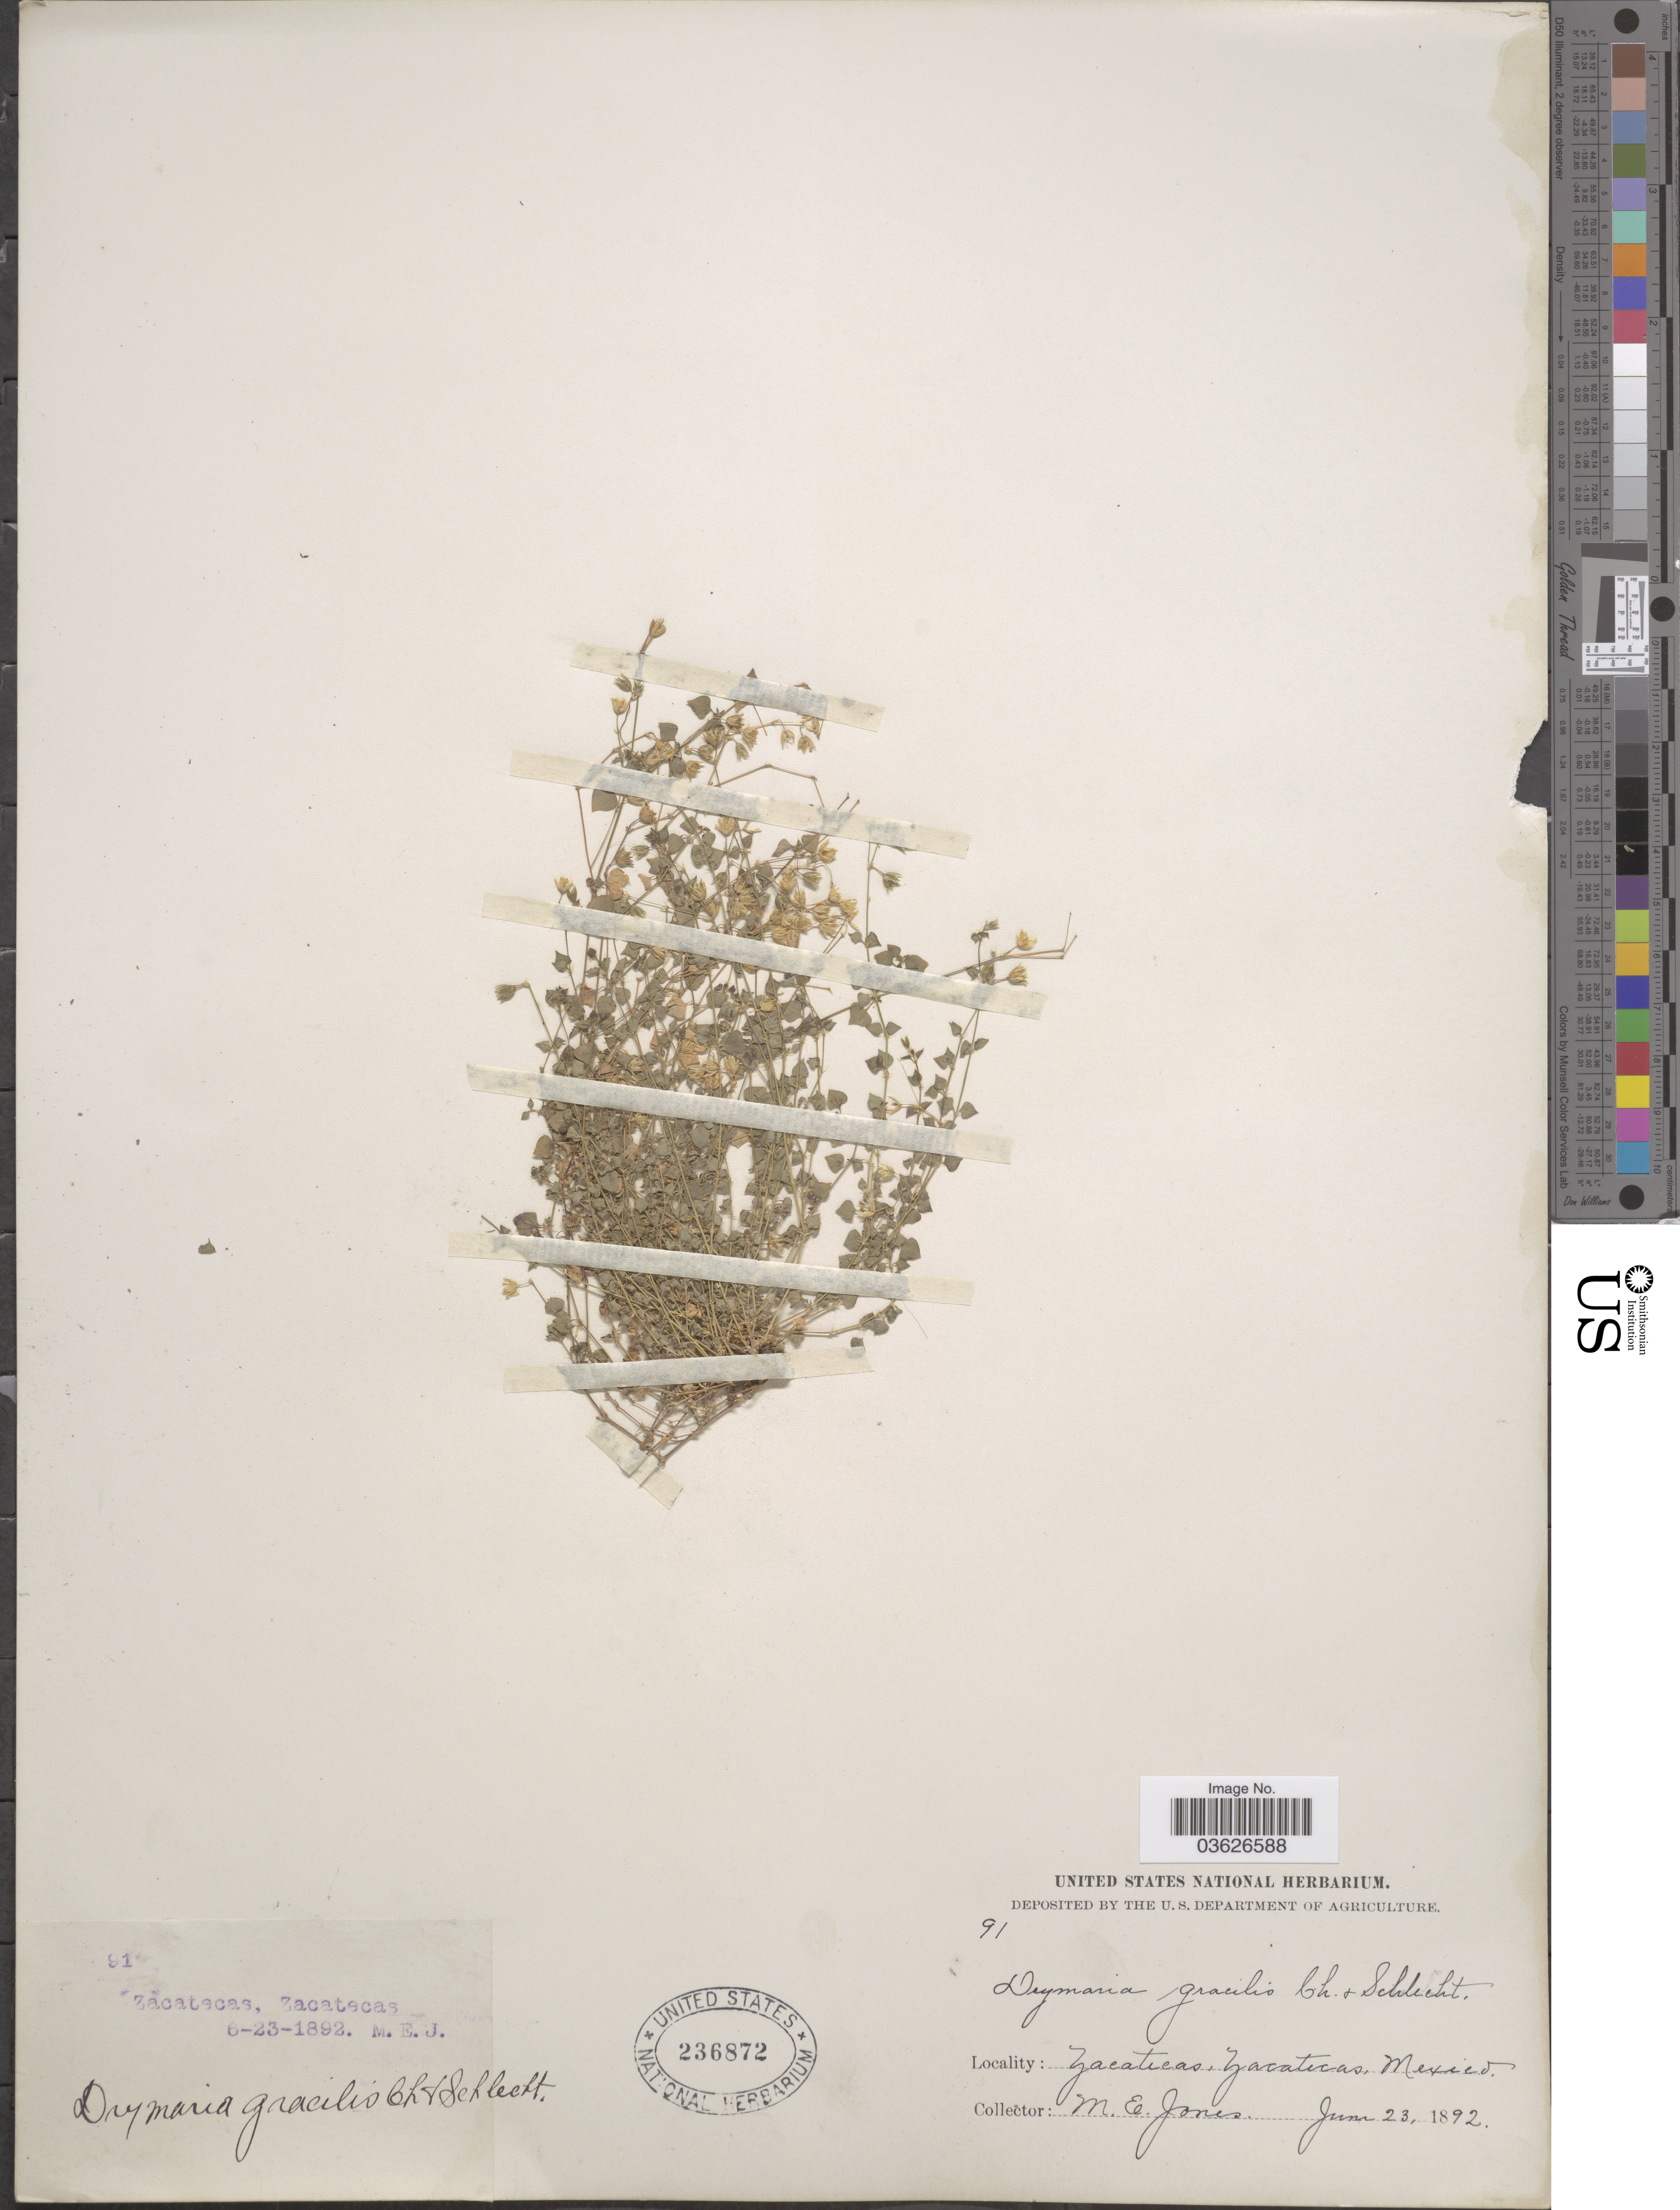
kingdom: Plantae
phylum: Tracheophyta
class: Magnoliopsida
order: Caryophyllales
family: Caryophyllaceae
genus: Drymaria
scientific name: Drymaria laxiflora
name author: Benth.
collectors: M. E. Jones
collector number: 91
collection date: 1892-06-23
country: Mexico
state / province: Zacatecas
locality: Zacatecas.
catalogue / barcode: US 236872